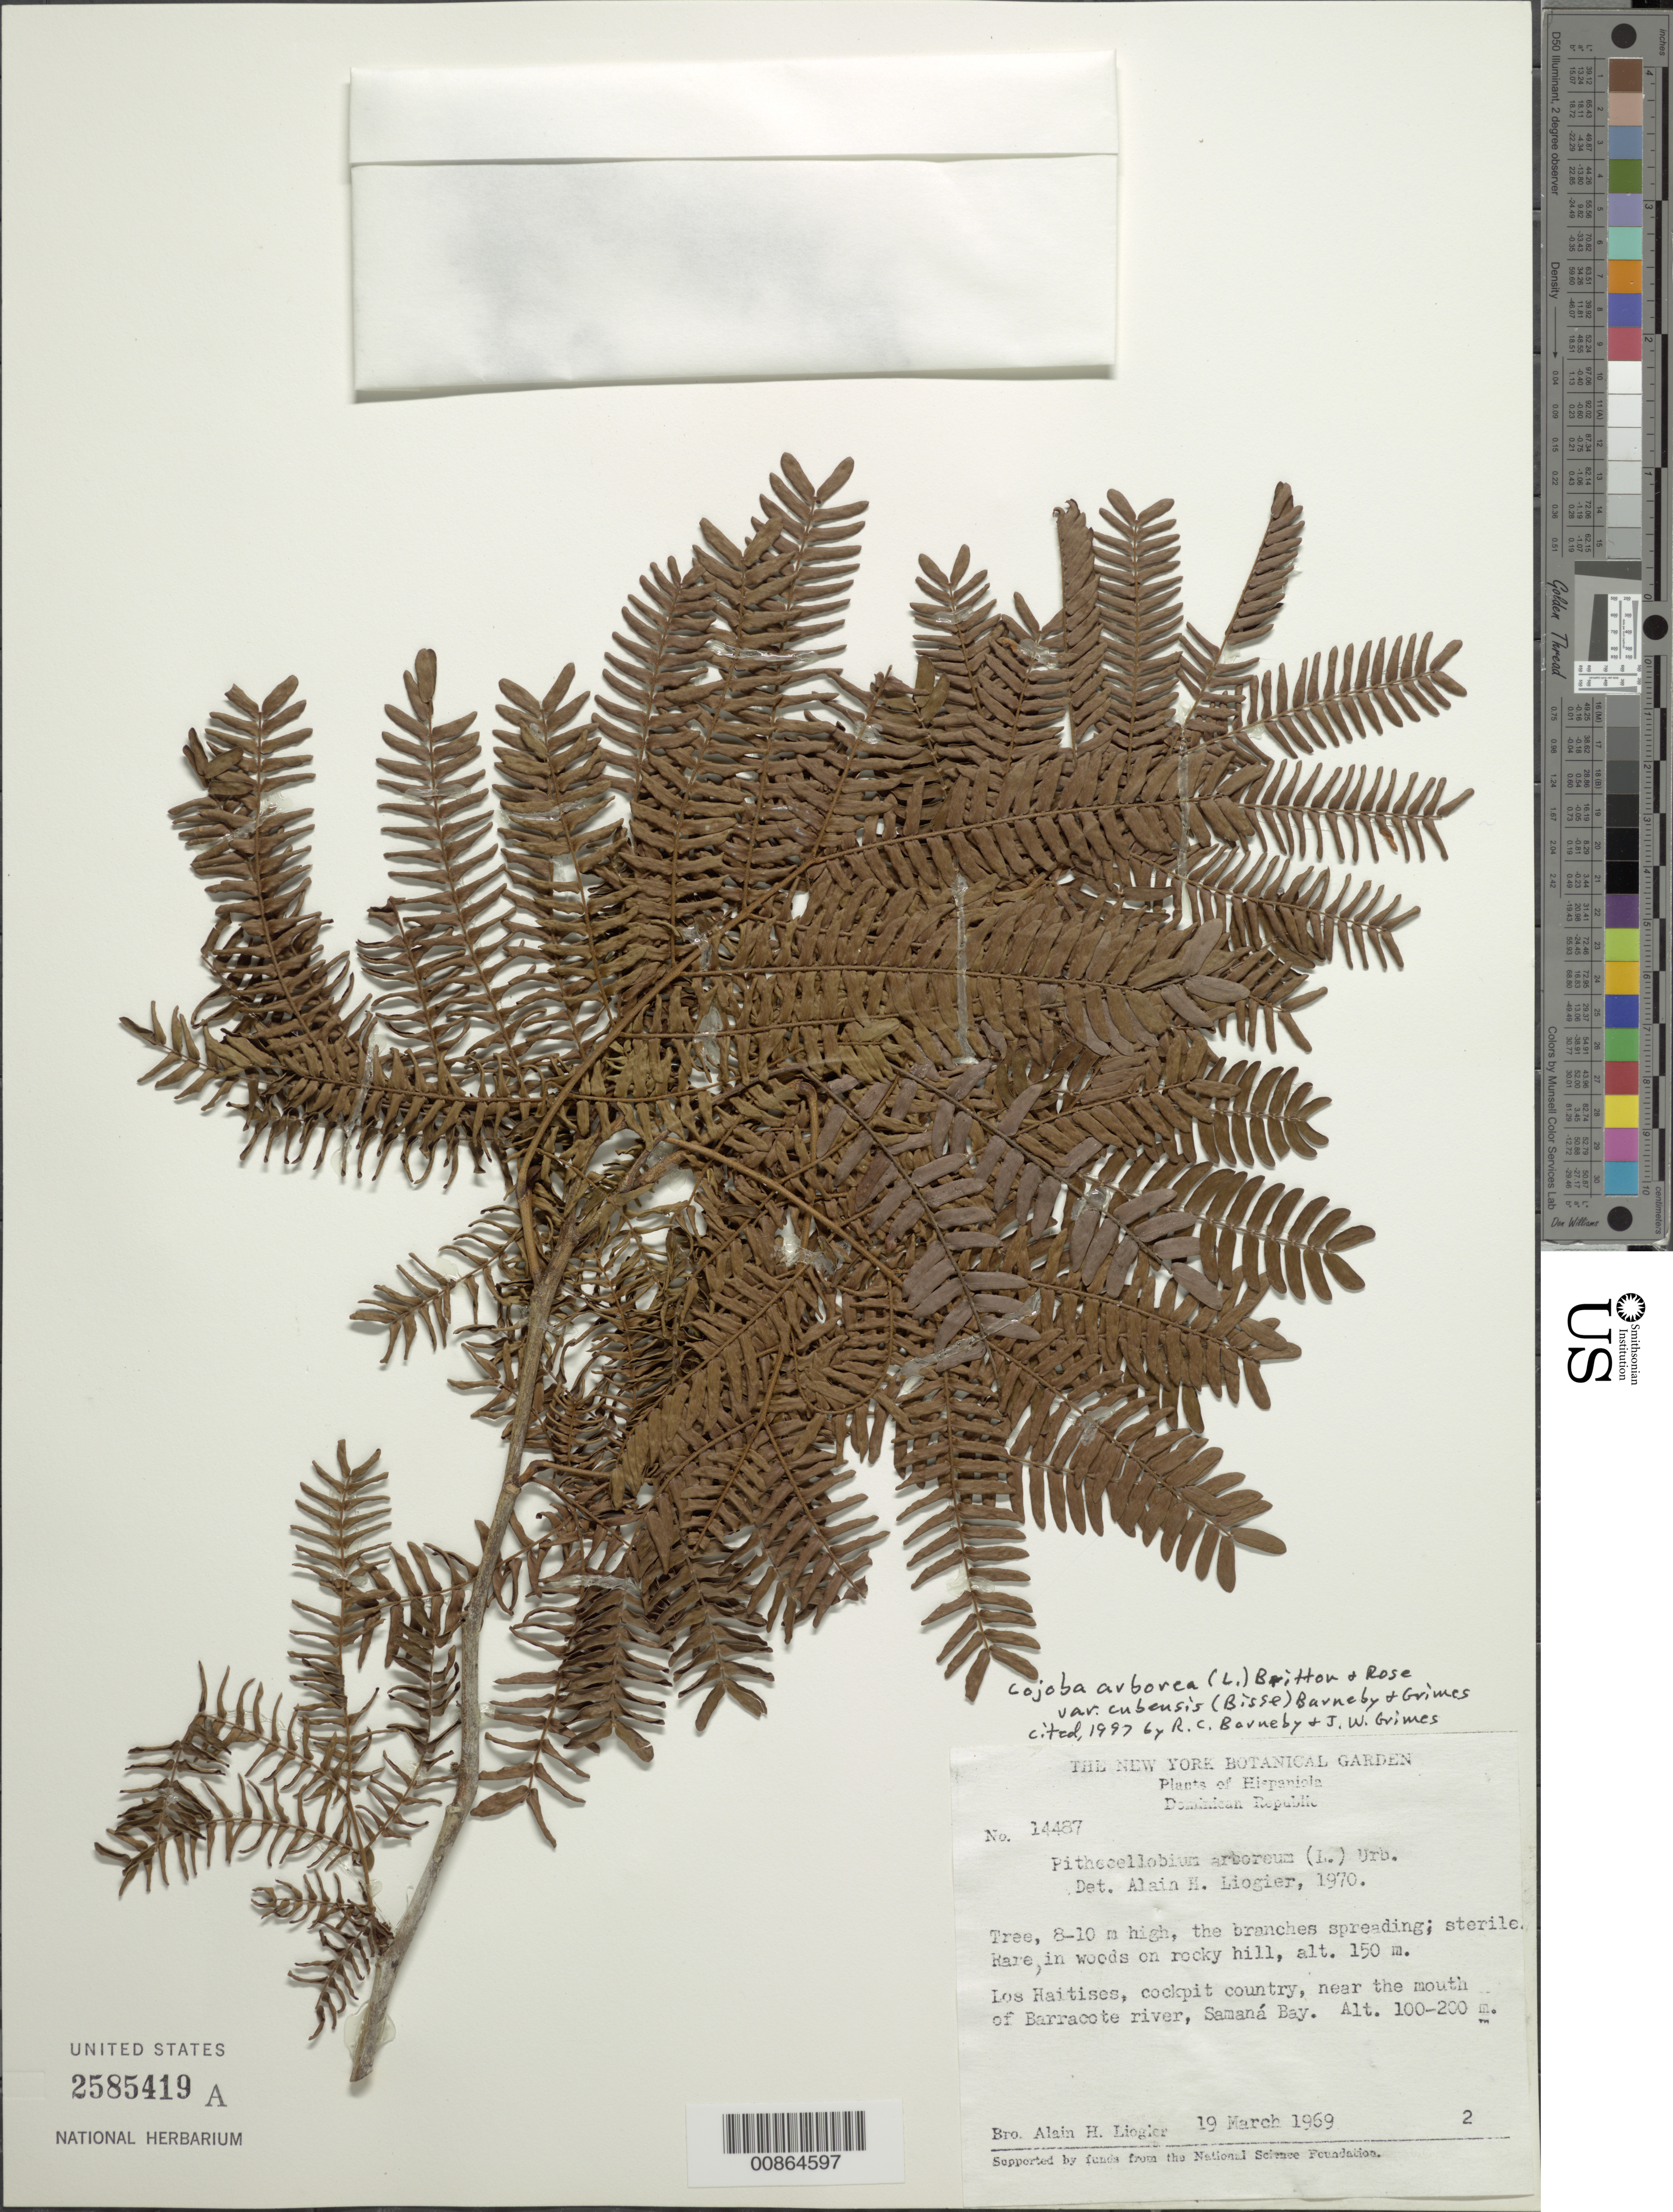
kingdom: Plantae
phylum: Tracheophyta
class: Magnoliopsida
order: Fabales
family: Fabaceae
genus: Cojoba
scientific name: Cojoba arborea var. cubensis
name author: (Bisse) Barneby & J.W. Grimes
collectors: A. H. Liogier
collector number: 14487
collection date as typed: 19 Mar 1969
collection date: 1969-03-19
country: Dominican Republic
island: Hispaniola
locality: Los Haitises, cockpit country, near the mouth of Barracote river, Samaná Bay.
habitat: In woods on rocky hill.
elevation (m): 150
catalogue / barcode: US 2585419A